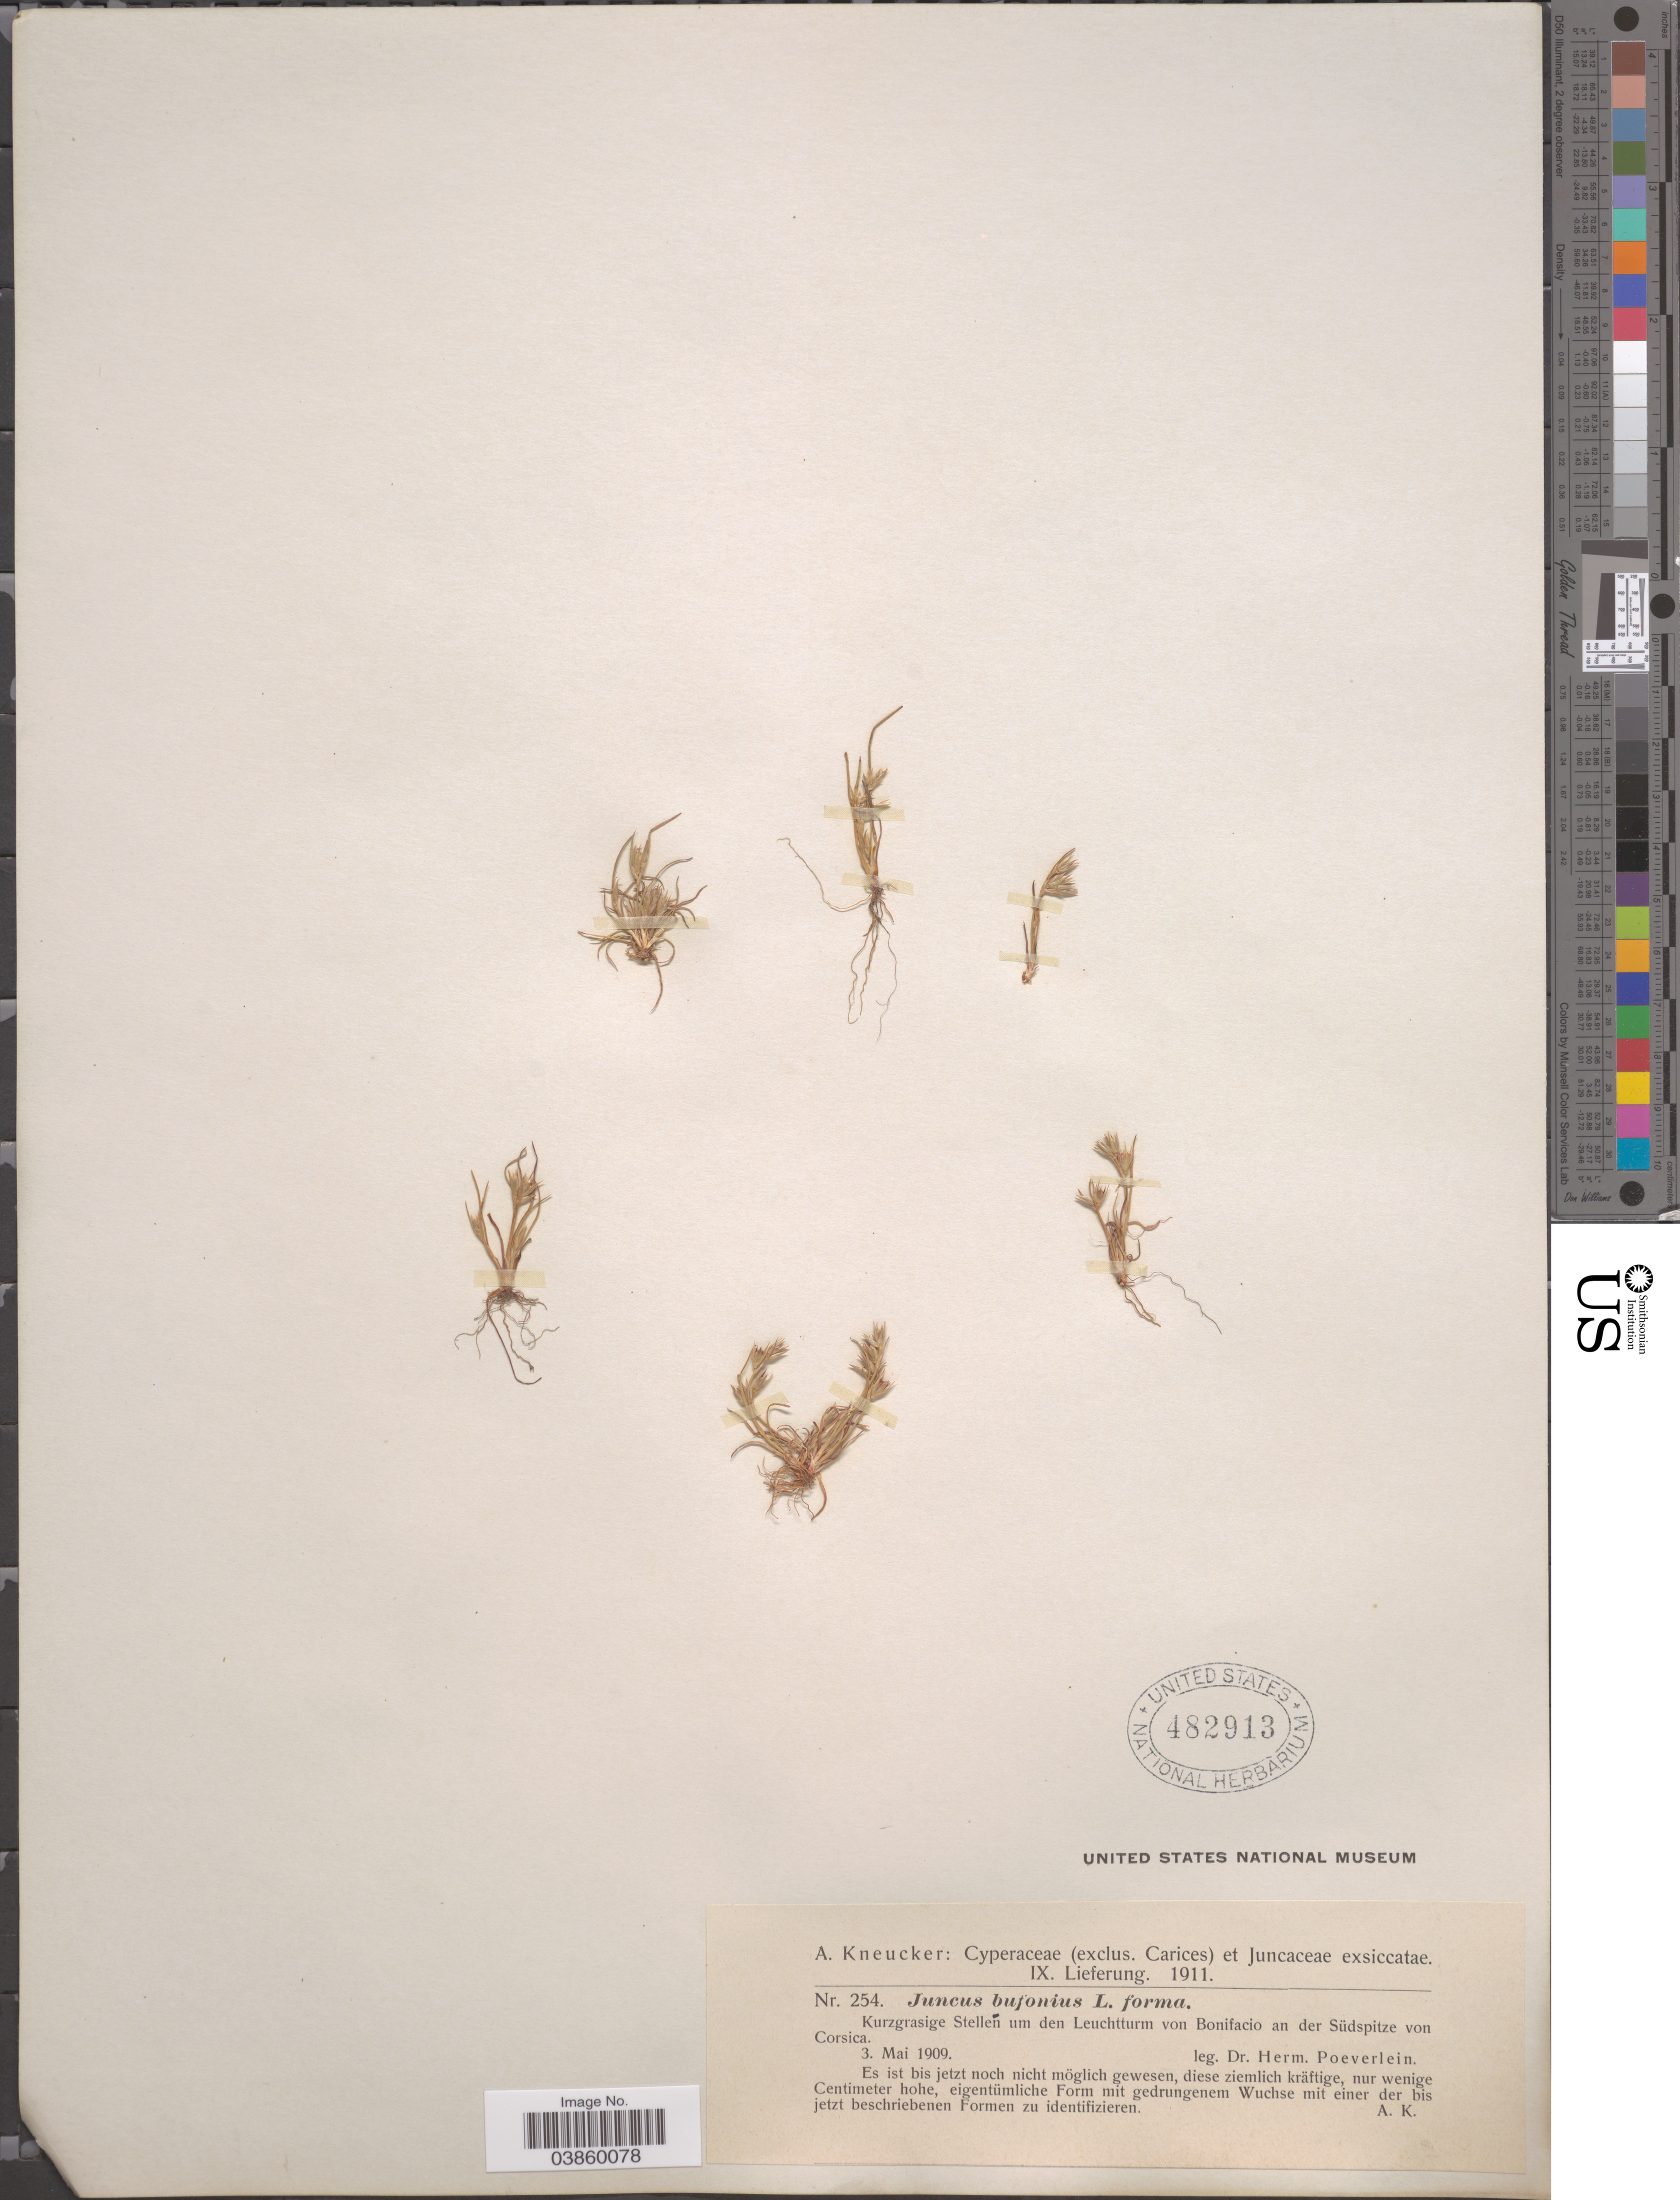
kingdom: Plantae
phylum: Tracheophyta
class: Liliopsida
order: Poales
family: Juncaceae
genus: Juncus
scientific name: Juncus bufonius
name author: L.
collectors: H. Poeverlein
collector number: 254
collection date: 1909-05-03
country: France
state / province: Corsica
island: Corse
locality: Kurzgrasige Stellen um den Leuchtturm von Bonifacio an der Südspitze von Corsica.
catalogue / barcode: US 482913